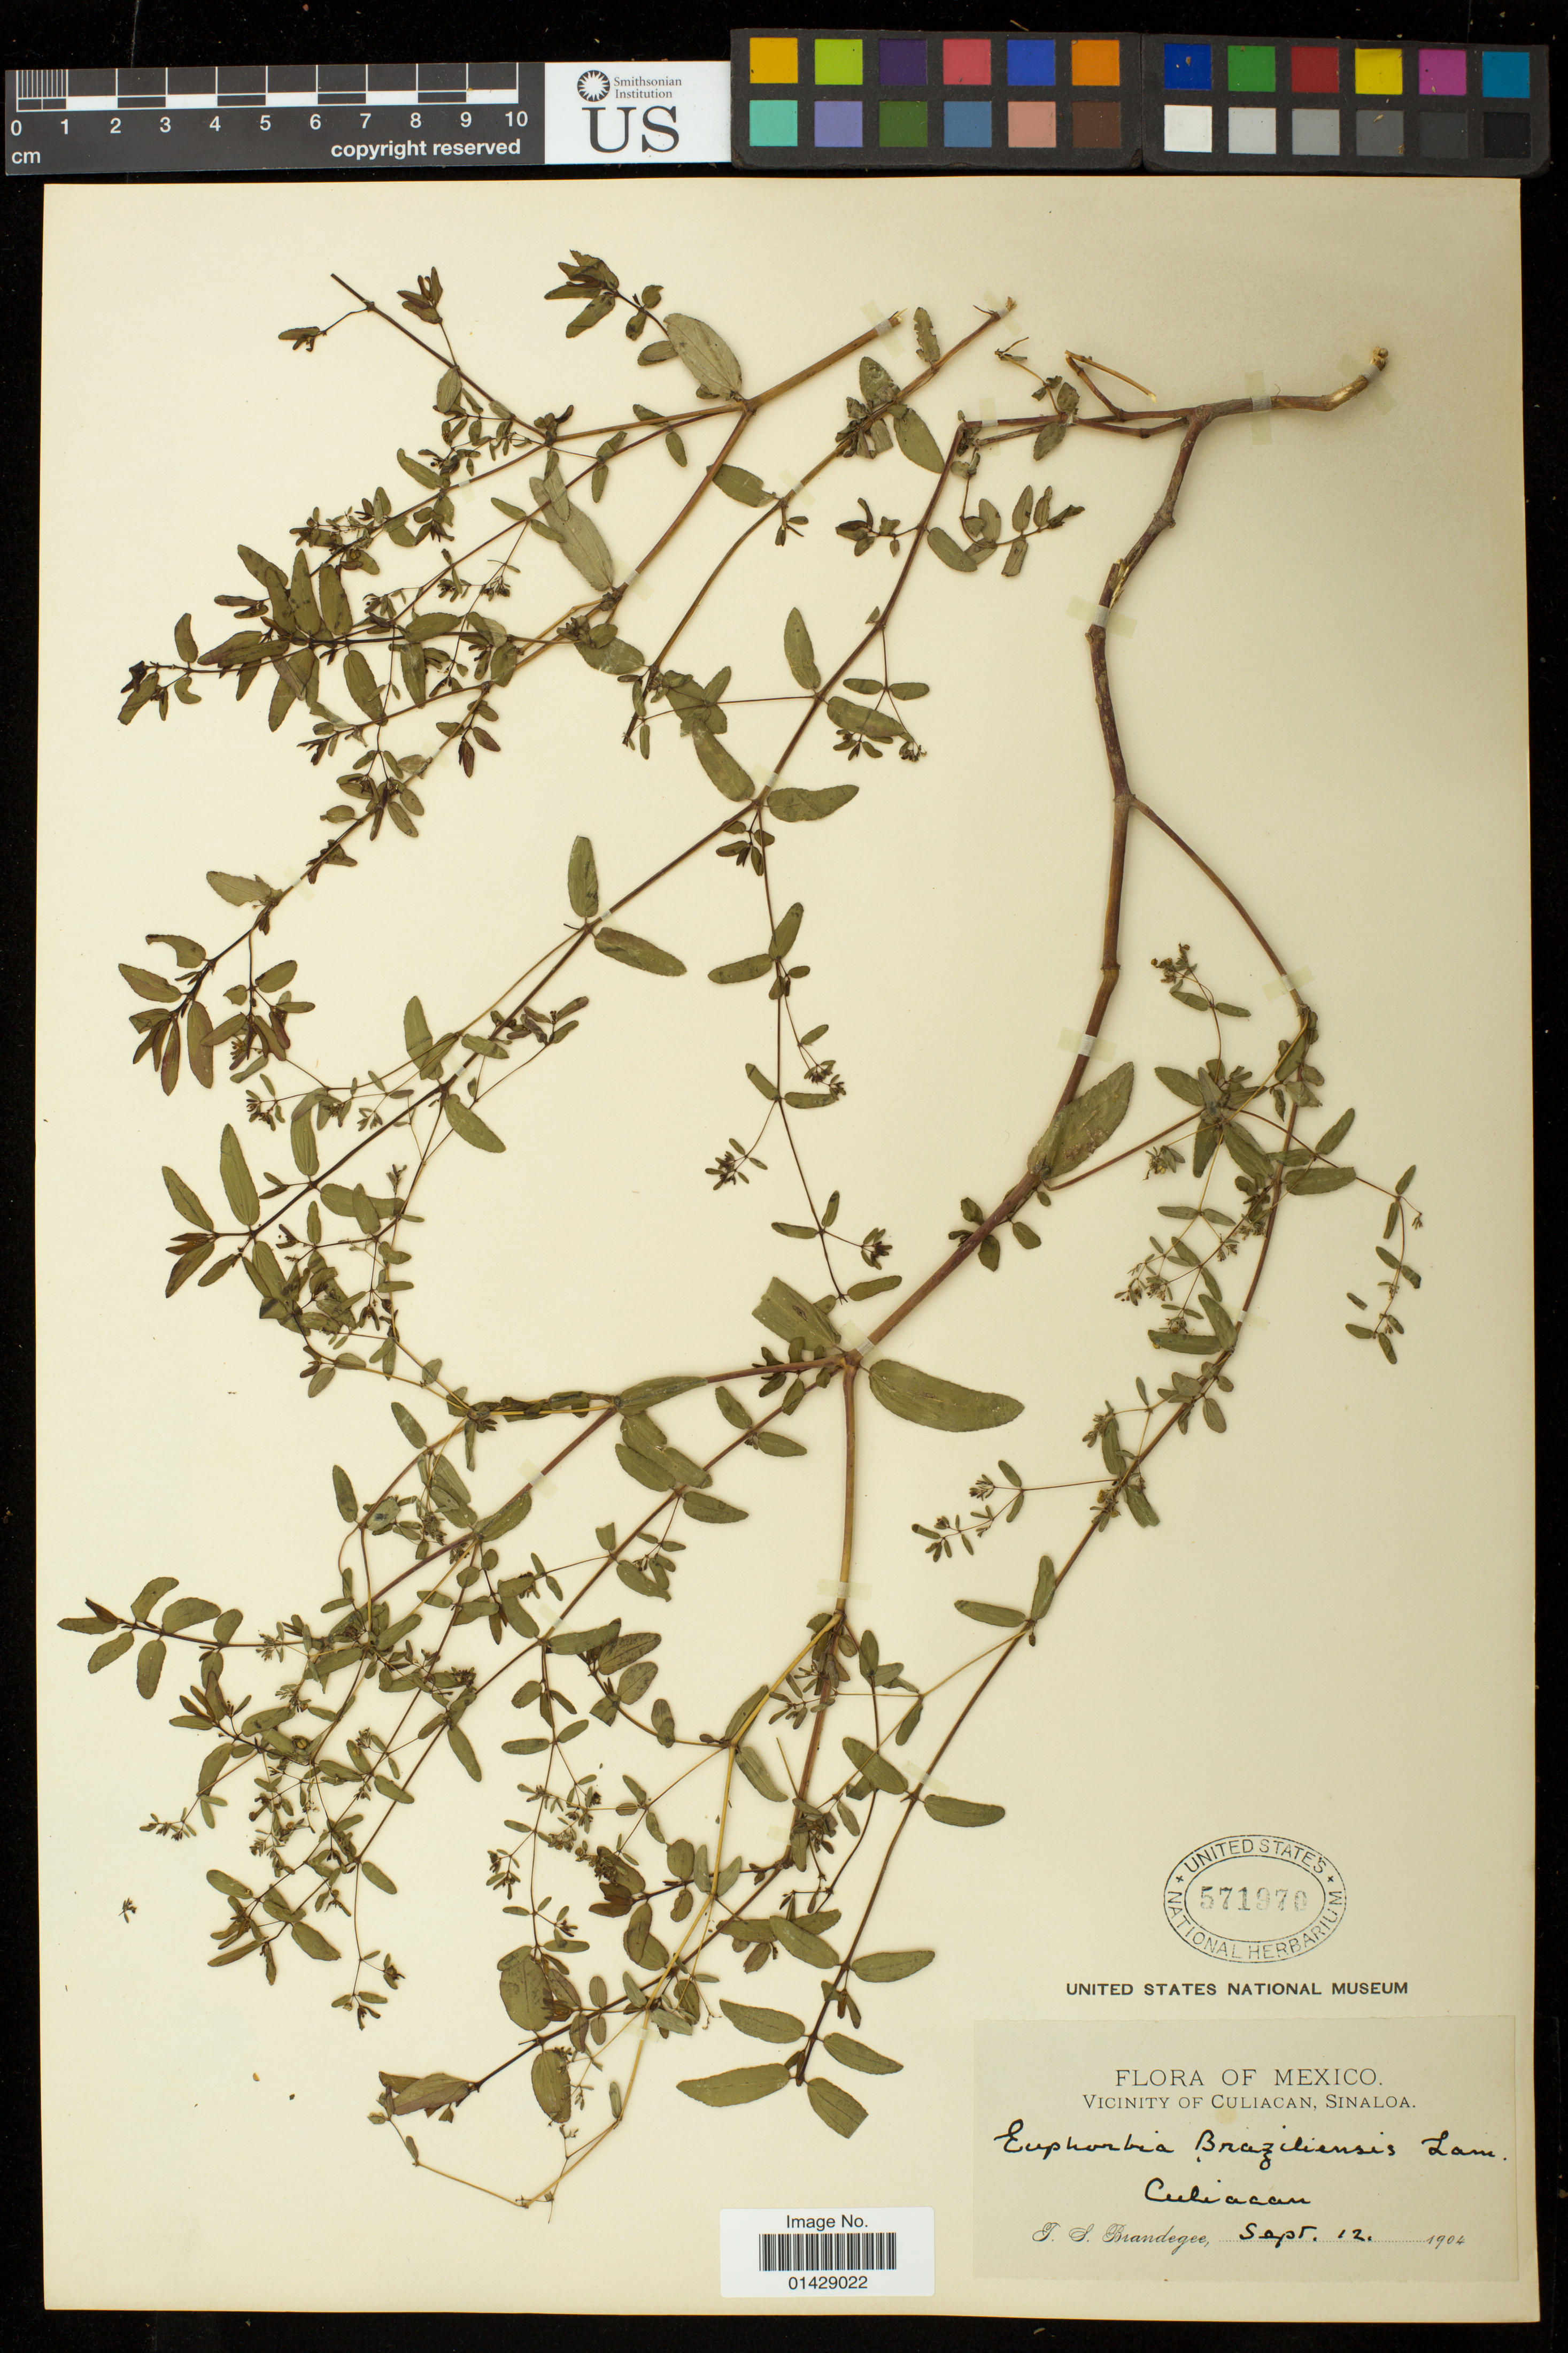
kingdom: Plantae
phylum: Tracheophyta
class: Magnoliopsida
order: Malpighiales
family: Euphorbiaceae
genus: Euphorbia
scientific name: Euphorbia hyssopifolia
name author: L.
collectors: F. S. Brandegee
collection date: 1904-09-12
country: Mexico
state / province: Sinaloa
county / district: Culiacán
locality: Vicinity of Culiacan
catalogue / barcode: US 571970